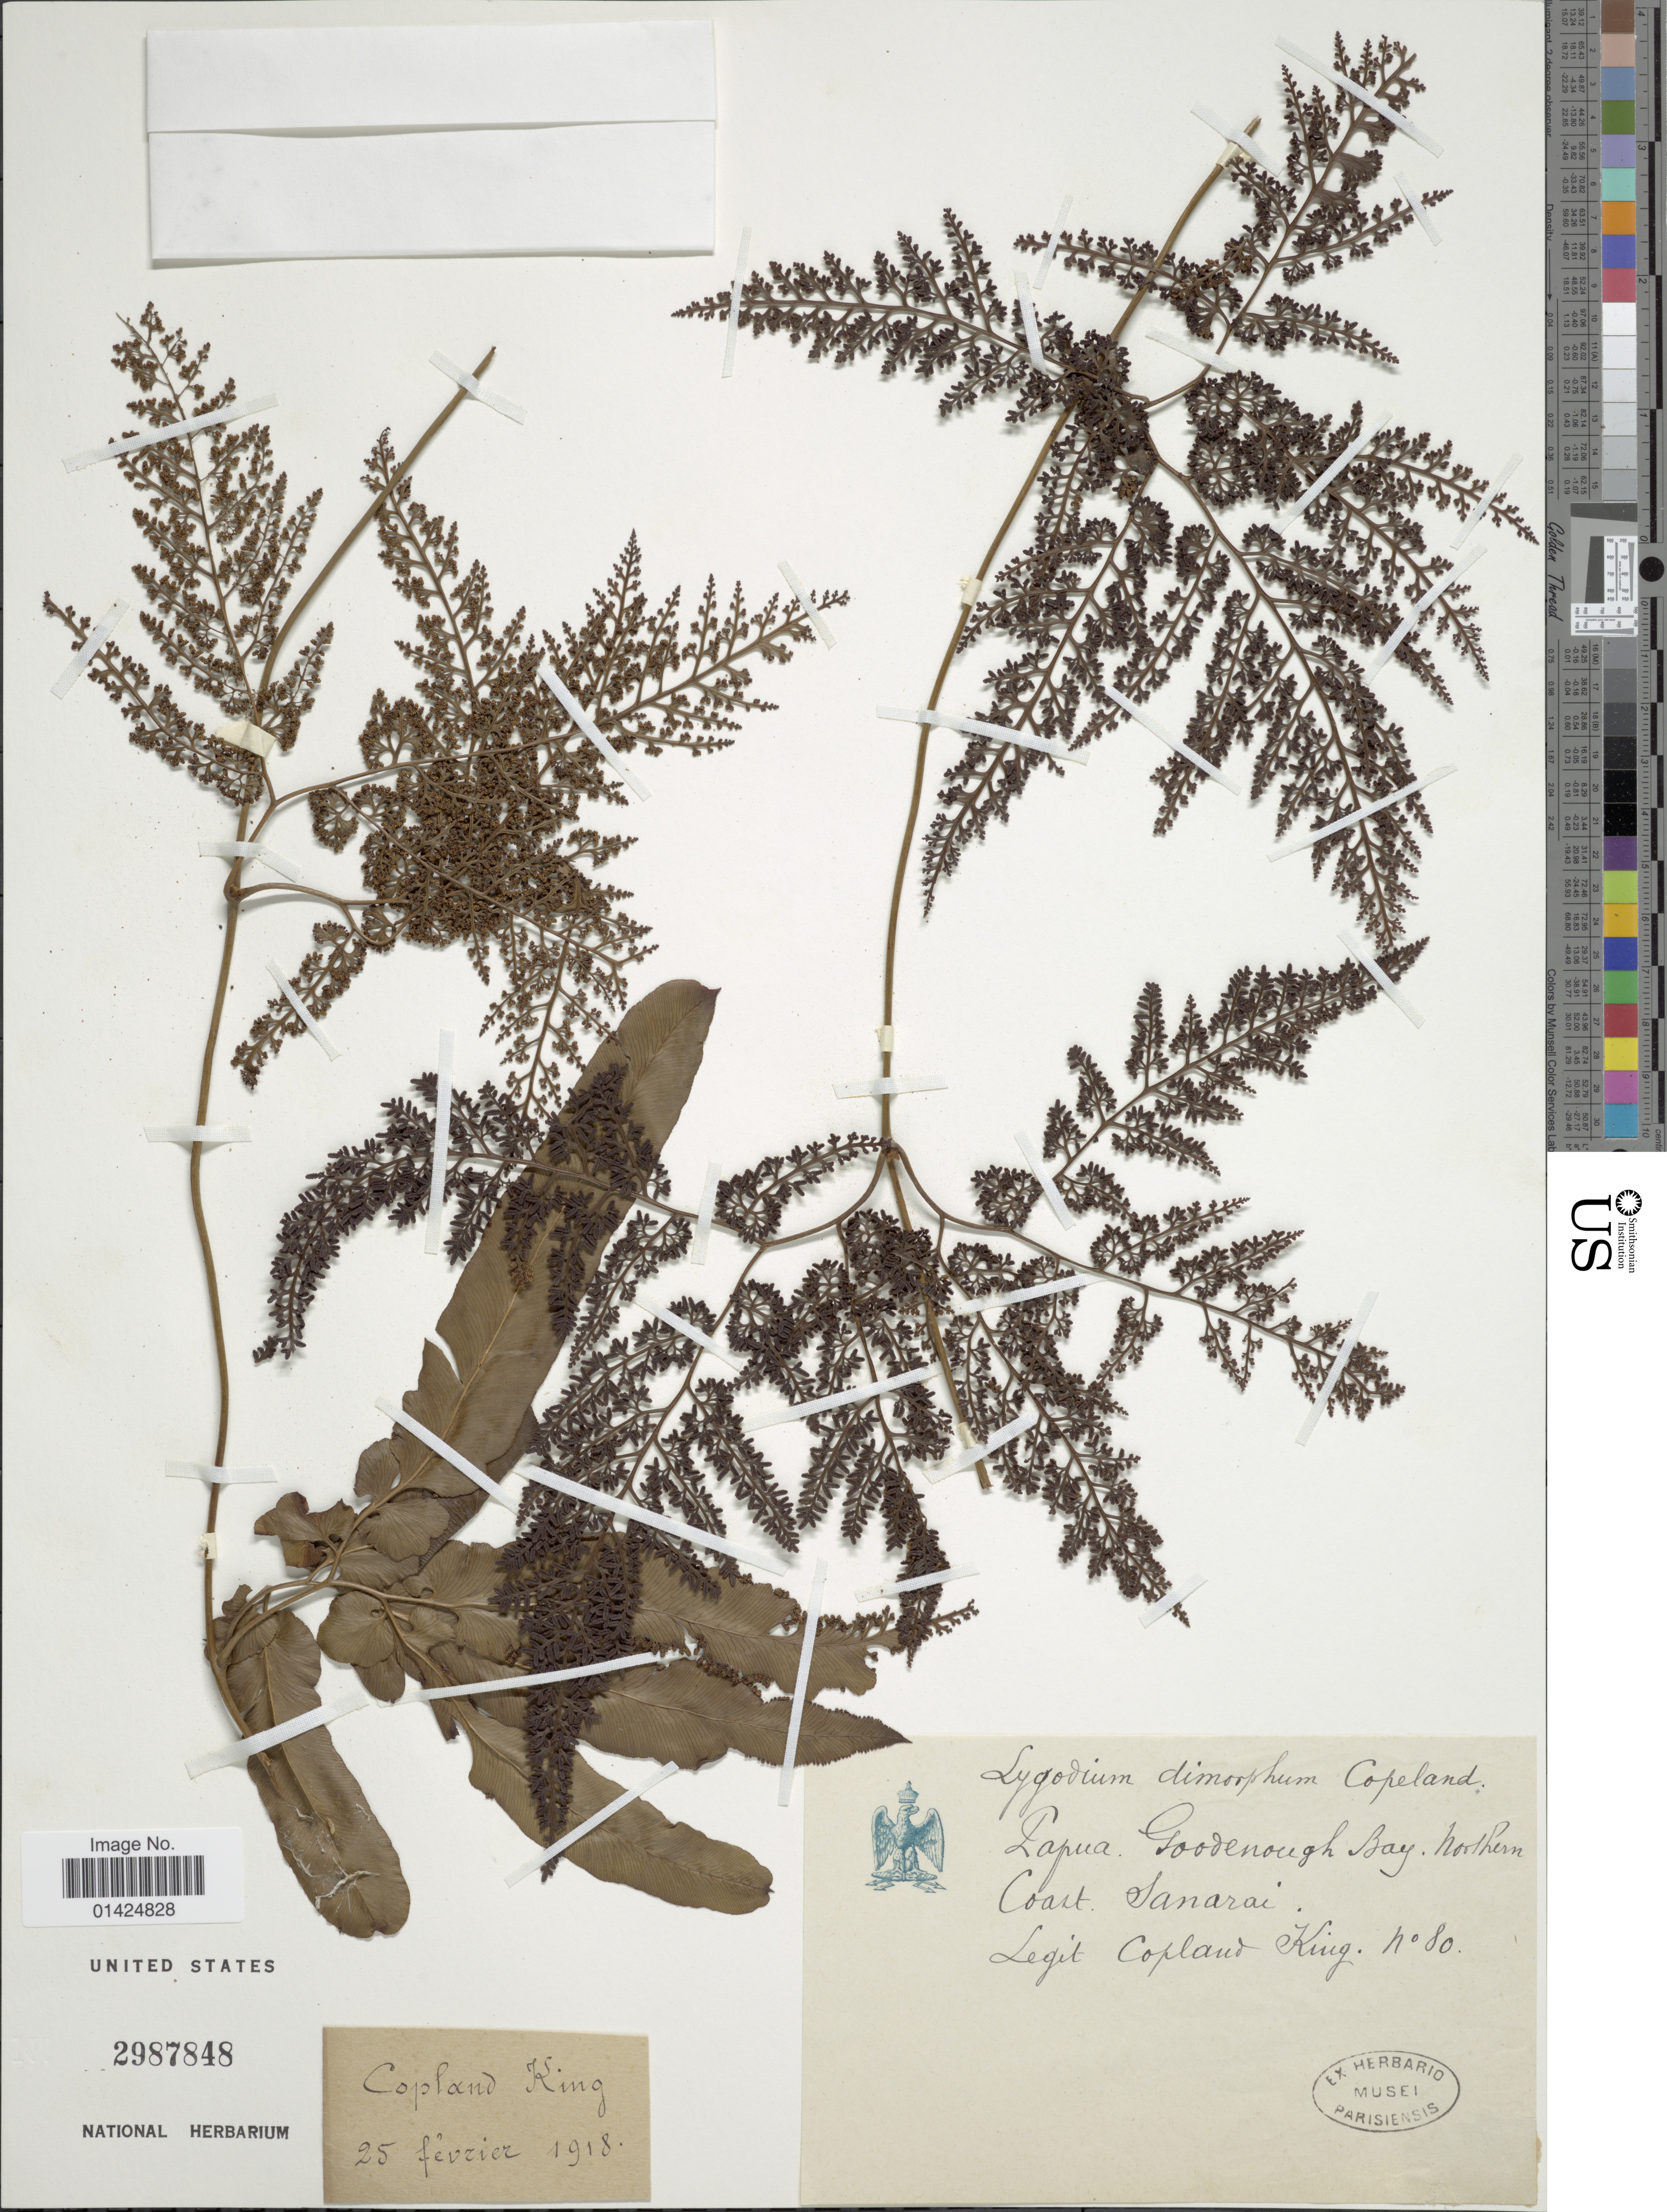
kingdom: Plantae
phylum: Tracheophyta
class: Polypodiopsida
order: Schizaeales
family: Lygodiaceae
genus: Lygodium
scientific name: Lygodium trifurcatum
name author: Baker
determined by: Pelosi, Jessie A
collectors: C. King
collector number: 80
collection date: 1918-02-25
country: Papua New Guinea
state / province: Milne Bay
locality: Papua. Goodenough Bay. Northern Coast. Sanarai.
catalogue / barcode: US 2987848